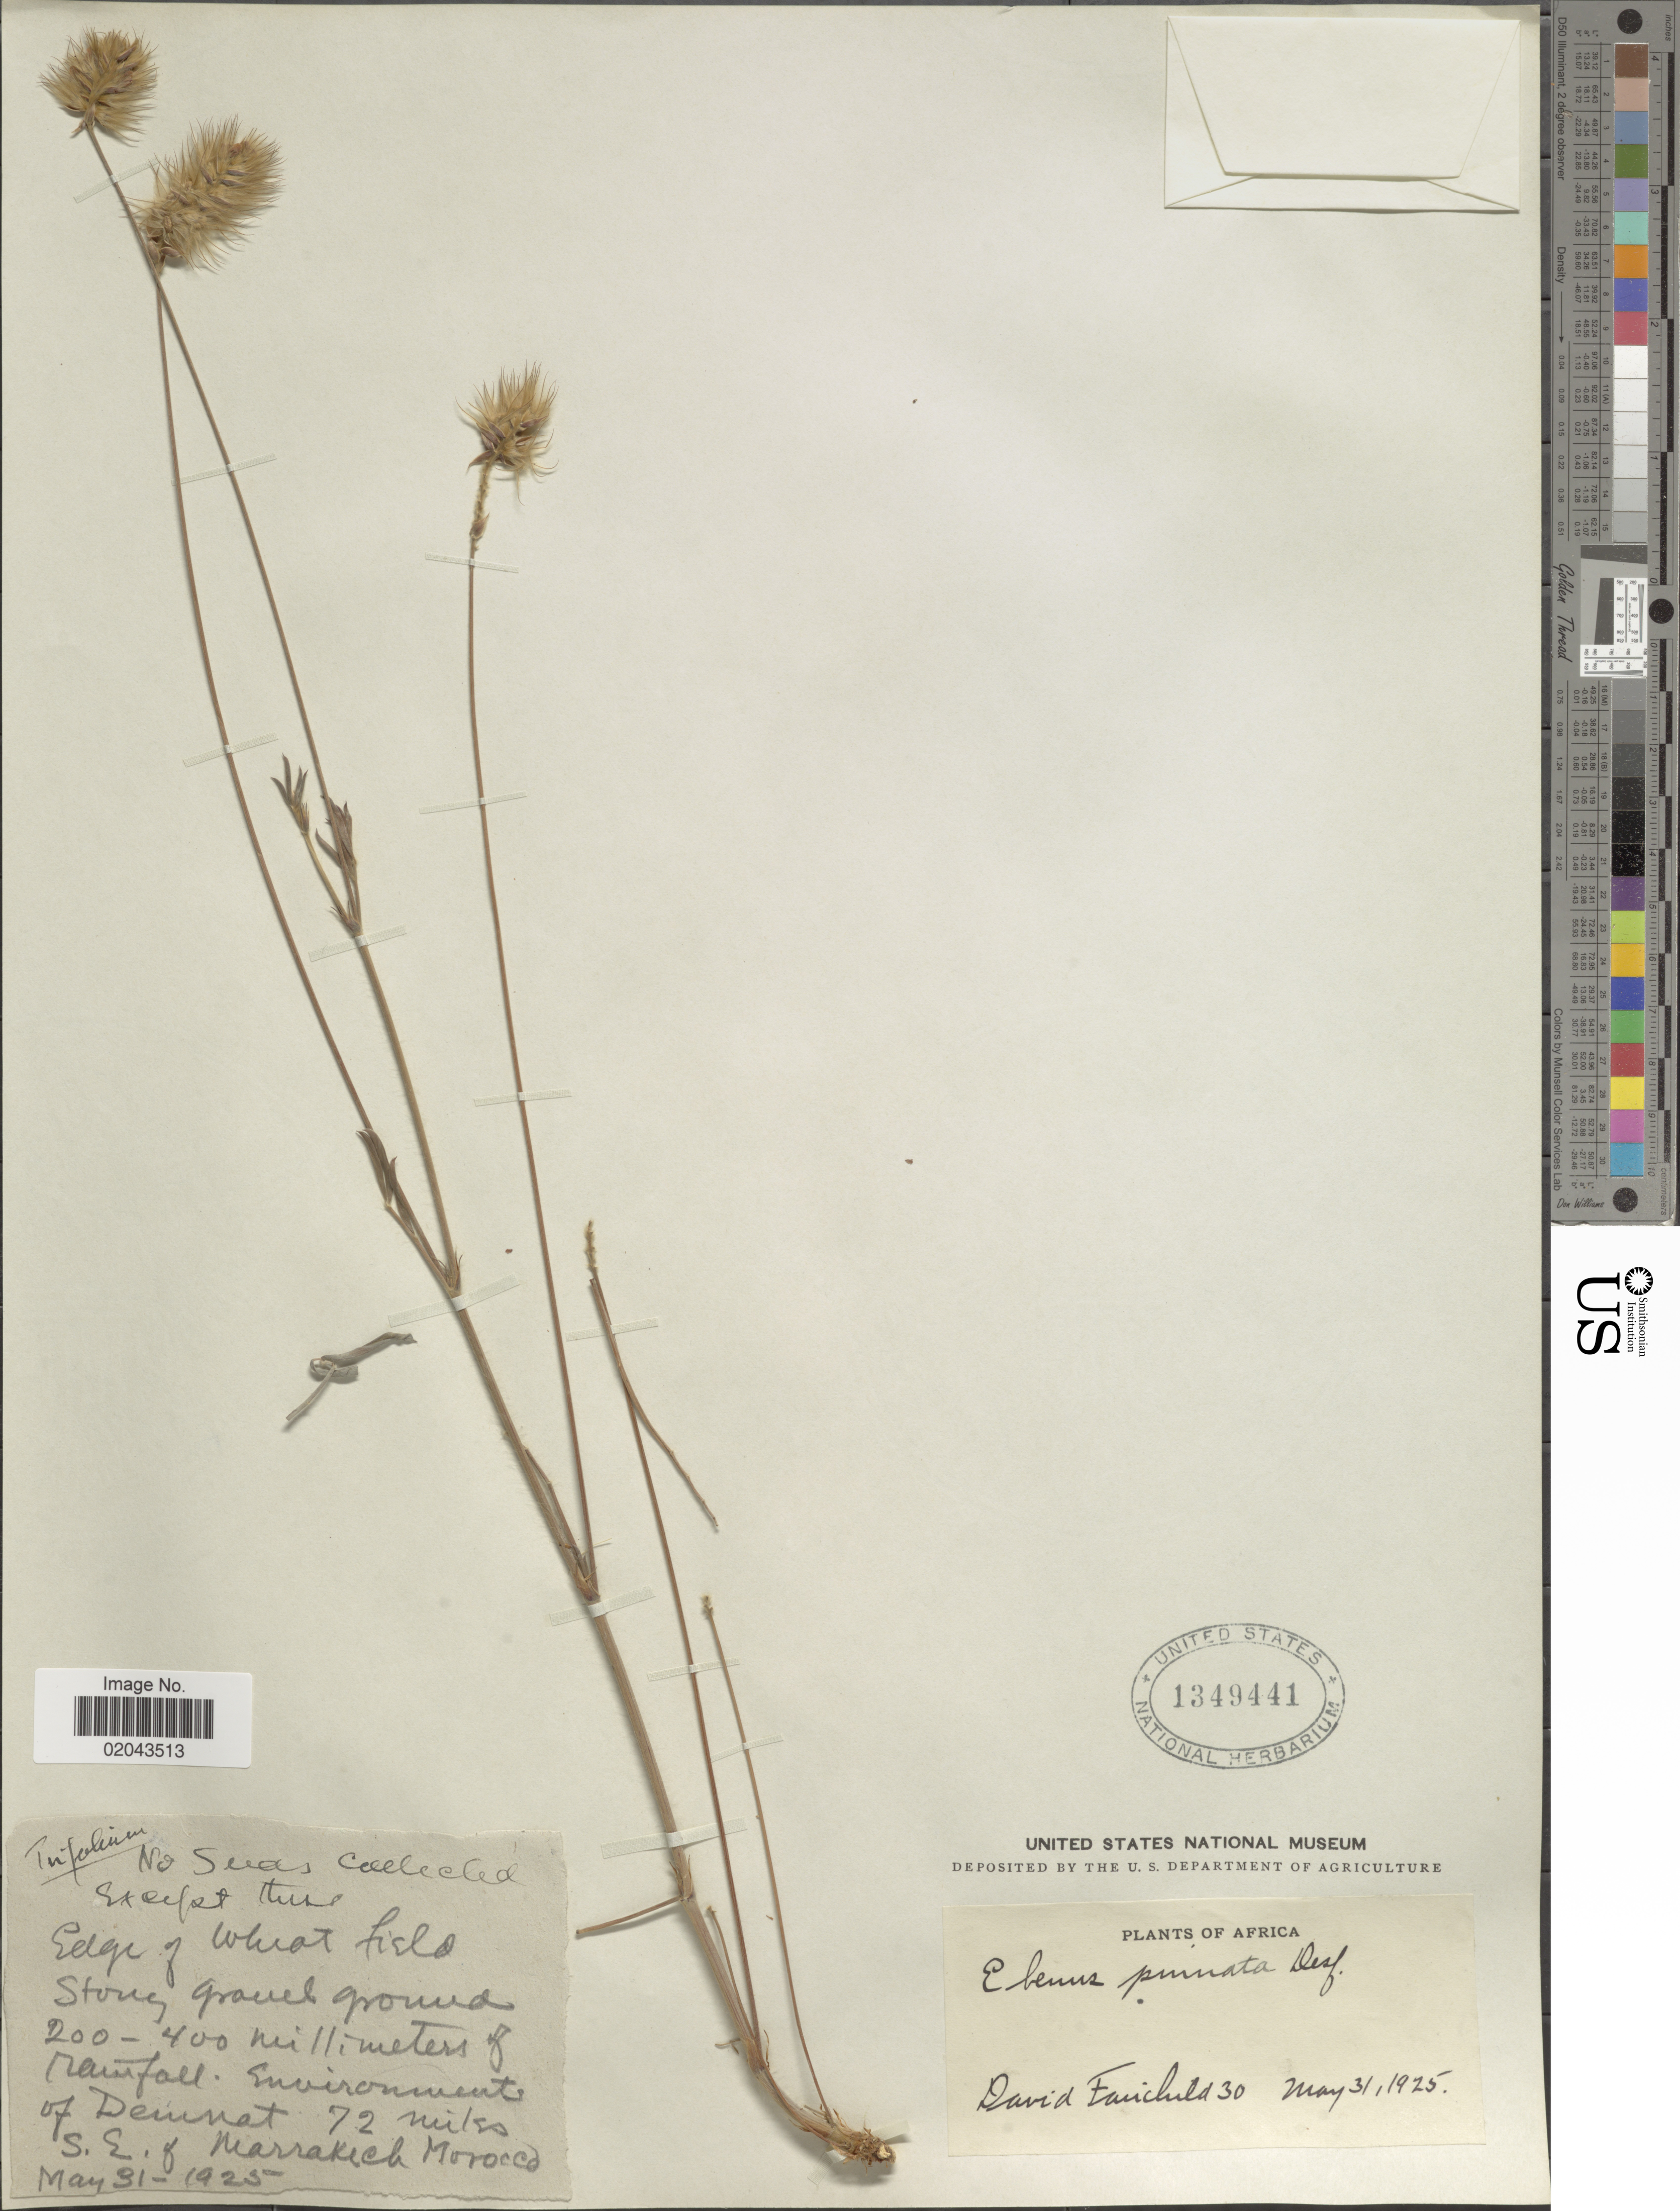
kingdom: Plantae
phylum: Tracheophyta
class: Magnoliopsida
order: Fabales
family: Fabaceae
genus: Ebenus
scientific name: Ebenus pinnata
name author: Aiton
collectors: D. Fairchild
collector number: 30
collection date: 1925-05-31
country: Morocco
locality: Environment of Demnat, S.E. of Marrakick Morocco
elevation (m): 200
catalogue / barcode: US 1349441